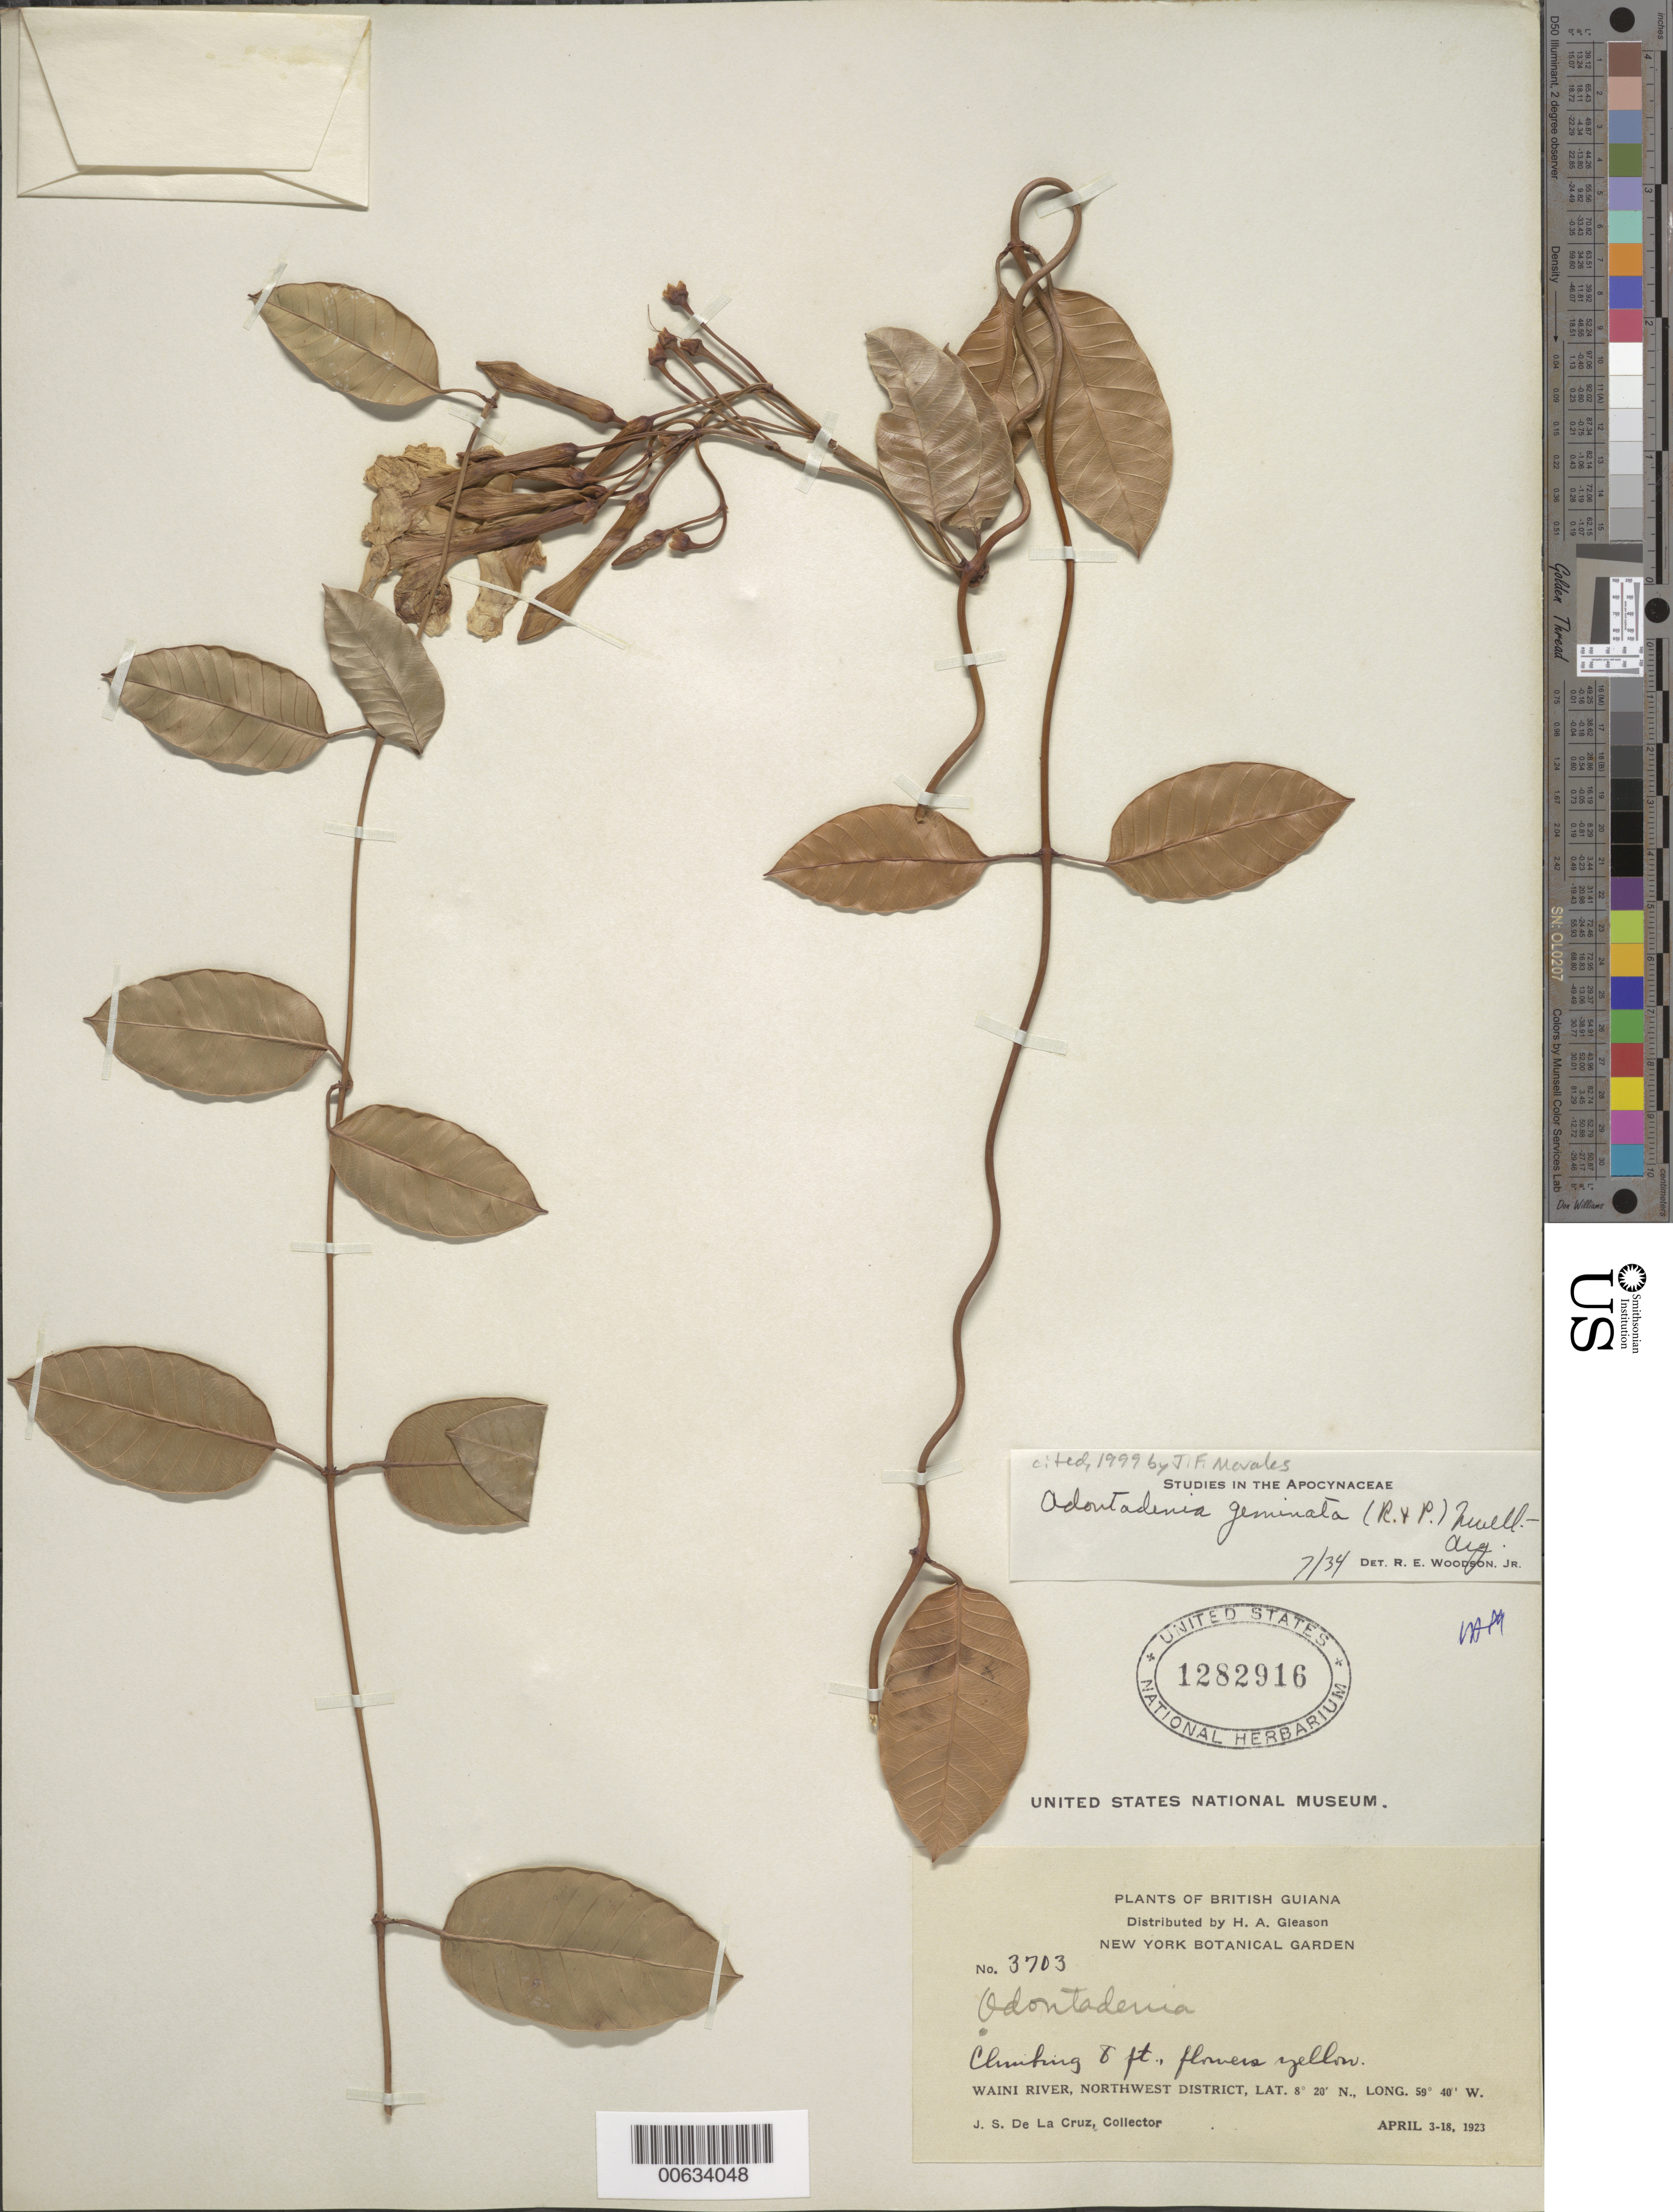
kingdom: Plantae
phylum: Tracheophyta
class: Magnoliopsida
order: Gentianales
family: Apocynaceae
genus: Odontadenia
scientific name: Odontadenia geminata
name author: (Hoffmanns. ex Roem. & Schult.) Müll. Arg.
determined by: Woodson, R. E., Jr.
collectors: J. S. de la Cruz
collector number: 3703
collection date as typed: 3-Apr-23 to 18-Apr-23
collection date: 1923-04-03/1923-04-18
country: Guyana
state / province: Barima-Waini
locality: Waini R., NW District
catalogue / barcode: US 1282916